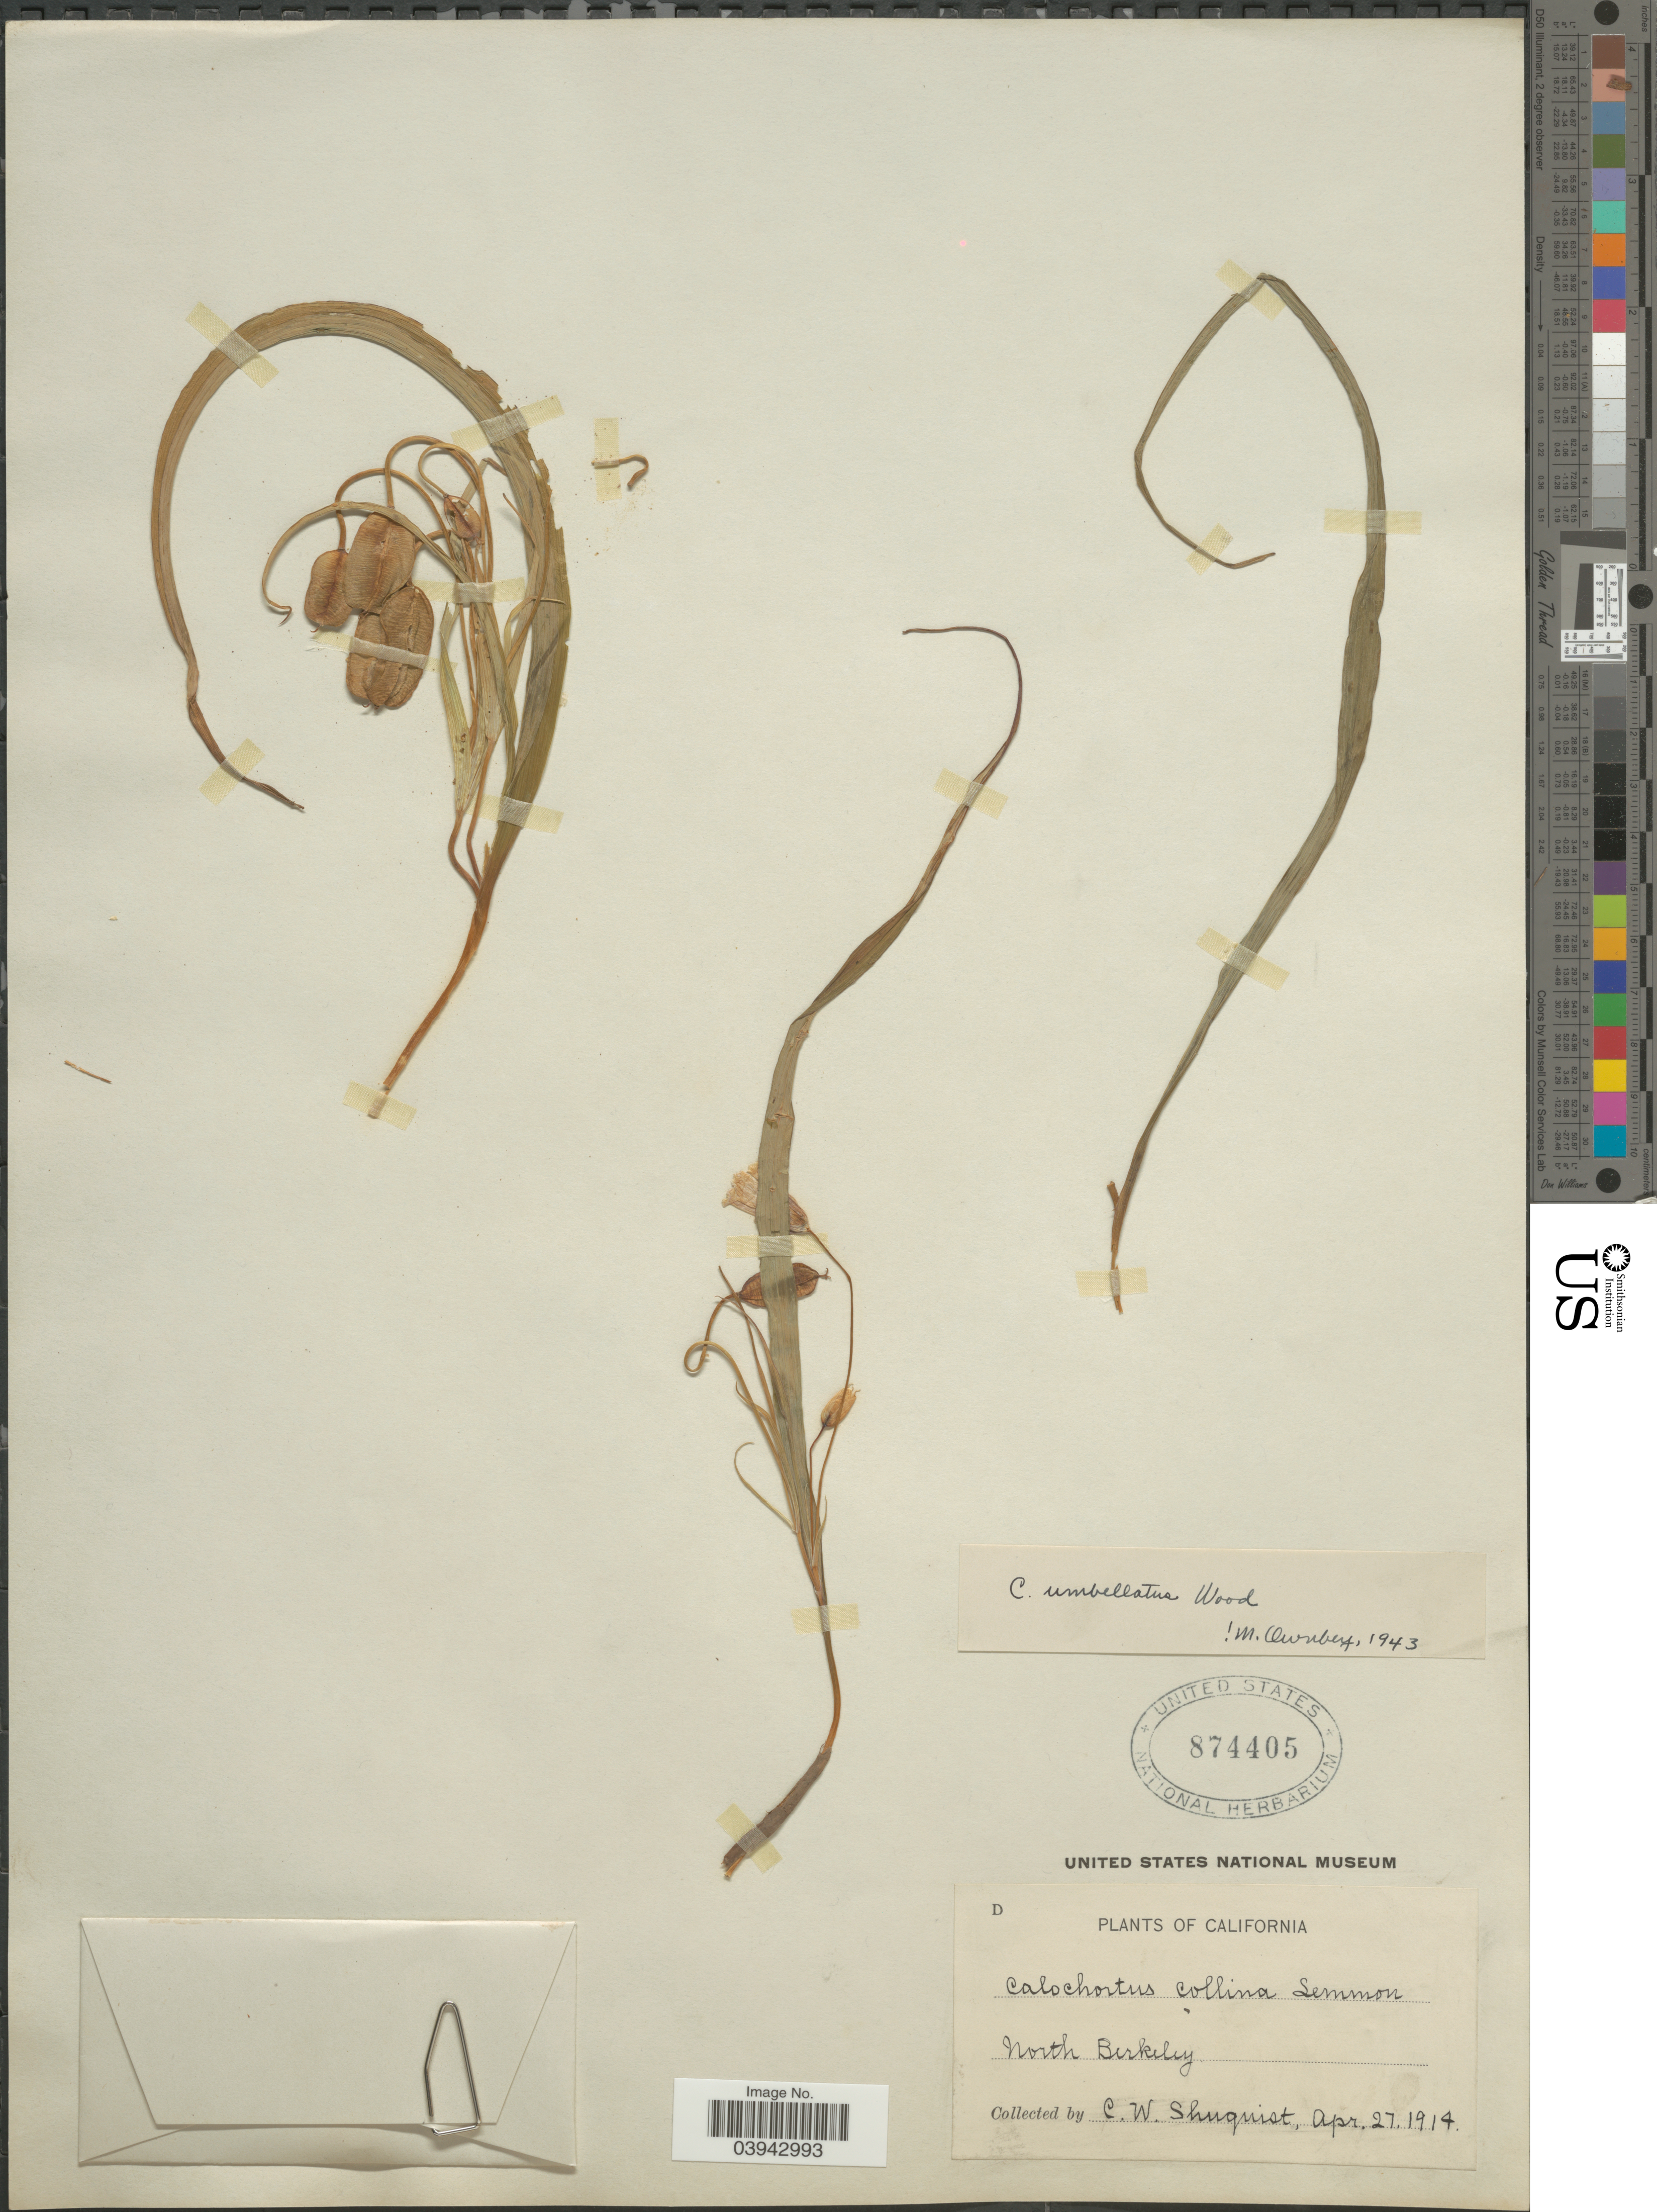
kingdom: Plantae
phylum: Tracheophyta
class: Liliopsida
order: Liliales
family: Liliaceae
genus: Calochortus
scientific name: Calochortus umbellatus A. Nelson, nom. illeg.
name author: A. Nelson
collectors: C. Shuquist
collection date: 1914-04-27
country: United States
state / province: California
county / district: Alameda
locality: North Berkeley.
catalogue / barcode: US 874405